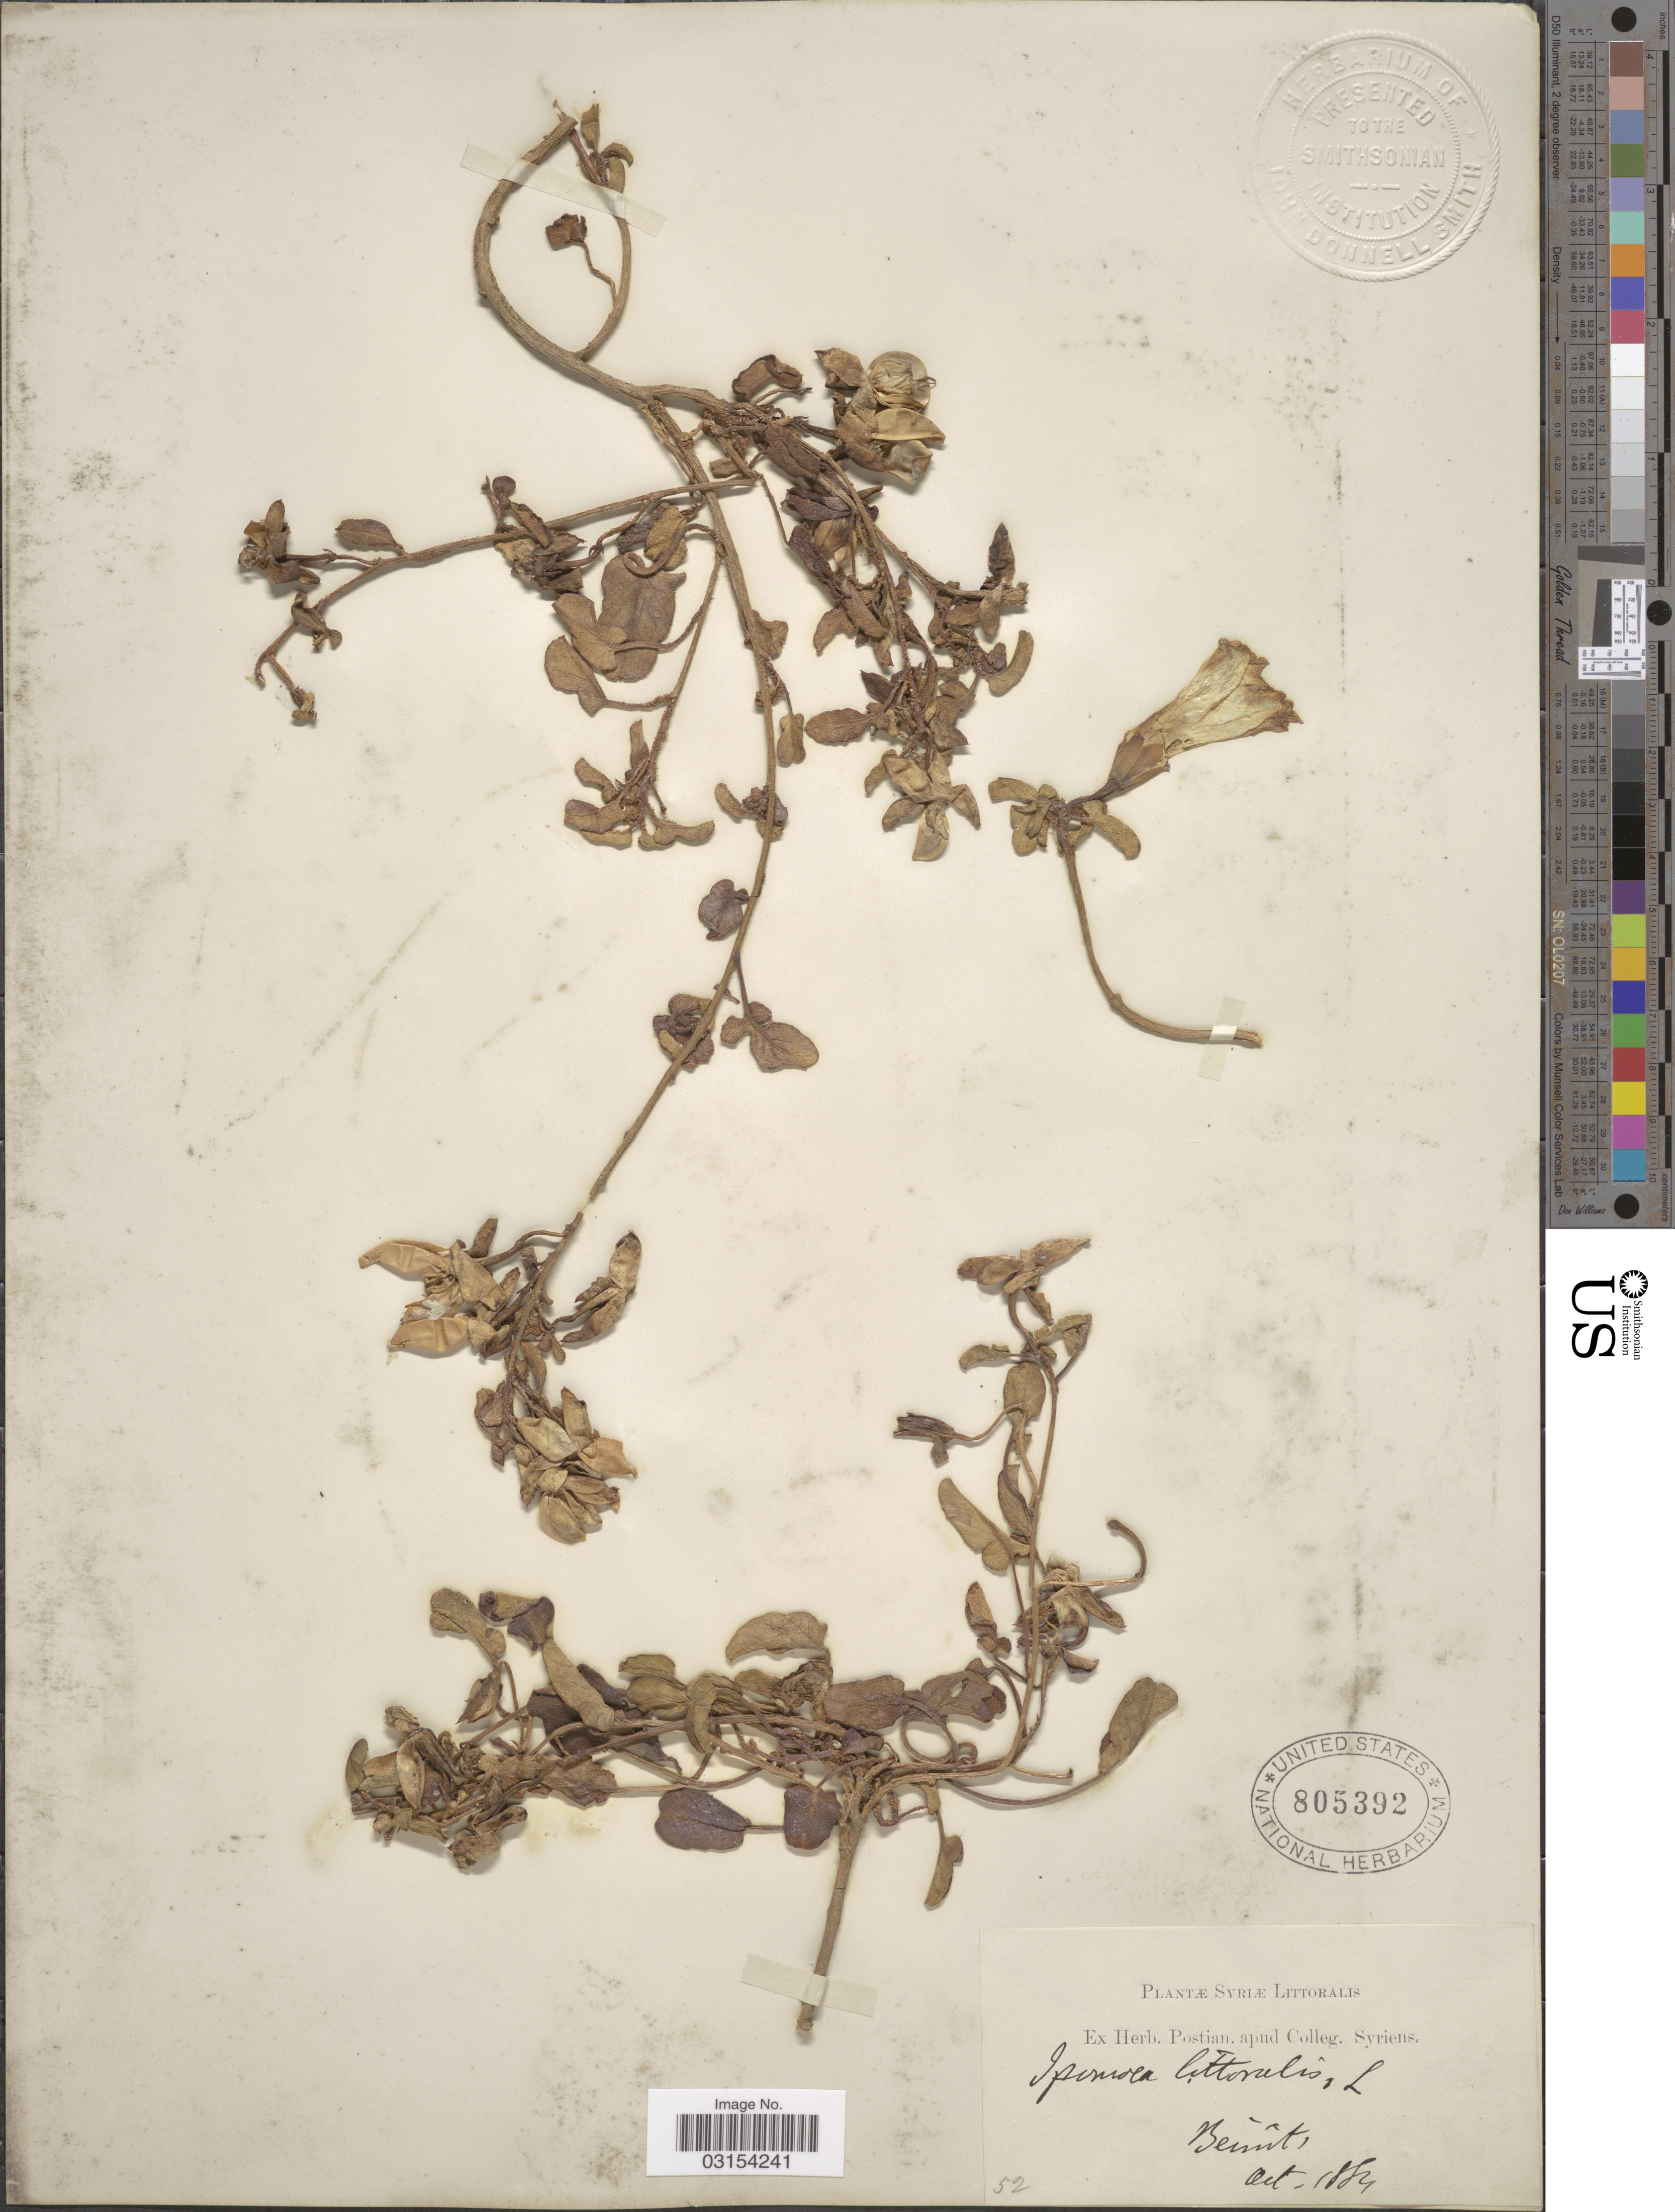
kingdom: Plantae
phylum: Tracheophyta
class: Magnoliopsida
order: Solanales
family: Convolvulaceae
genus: Ipomoea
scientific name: Ipomoea stolonifera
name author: (Cirillo) J.F. Gmel.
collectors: ex herb. Postian. apud Colleg. Syriens. Protest. USE "Fannie P. A. Shepard" (10308853) AS PRIMARY COLLECTOR INSTEAD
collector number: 52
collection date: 1884-10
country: Lebanon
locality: Syriæ Littoralis, Beirut.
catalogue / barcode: US 805392